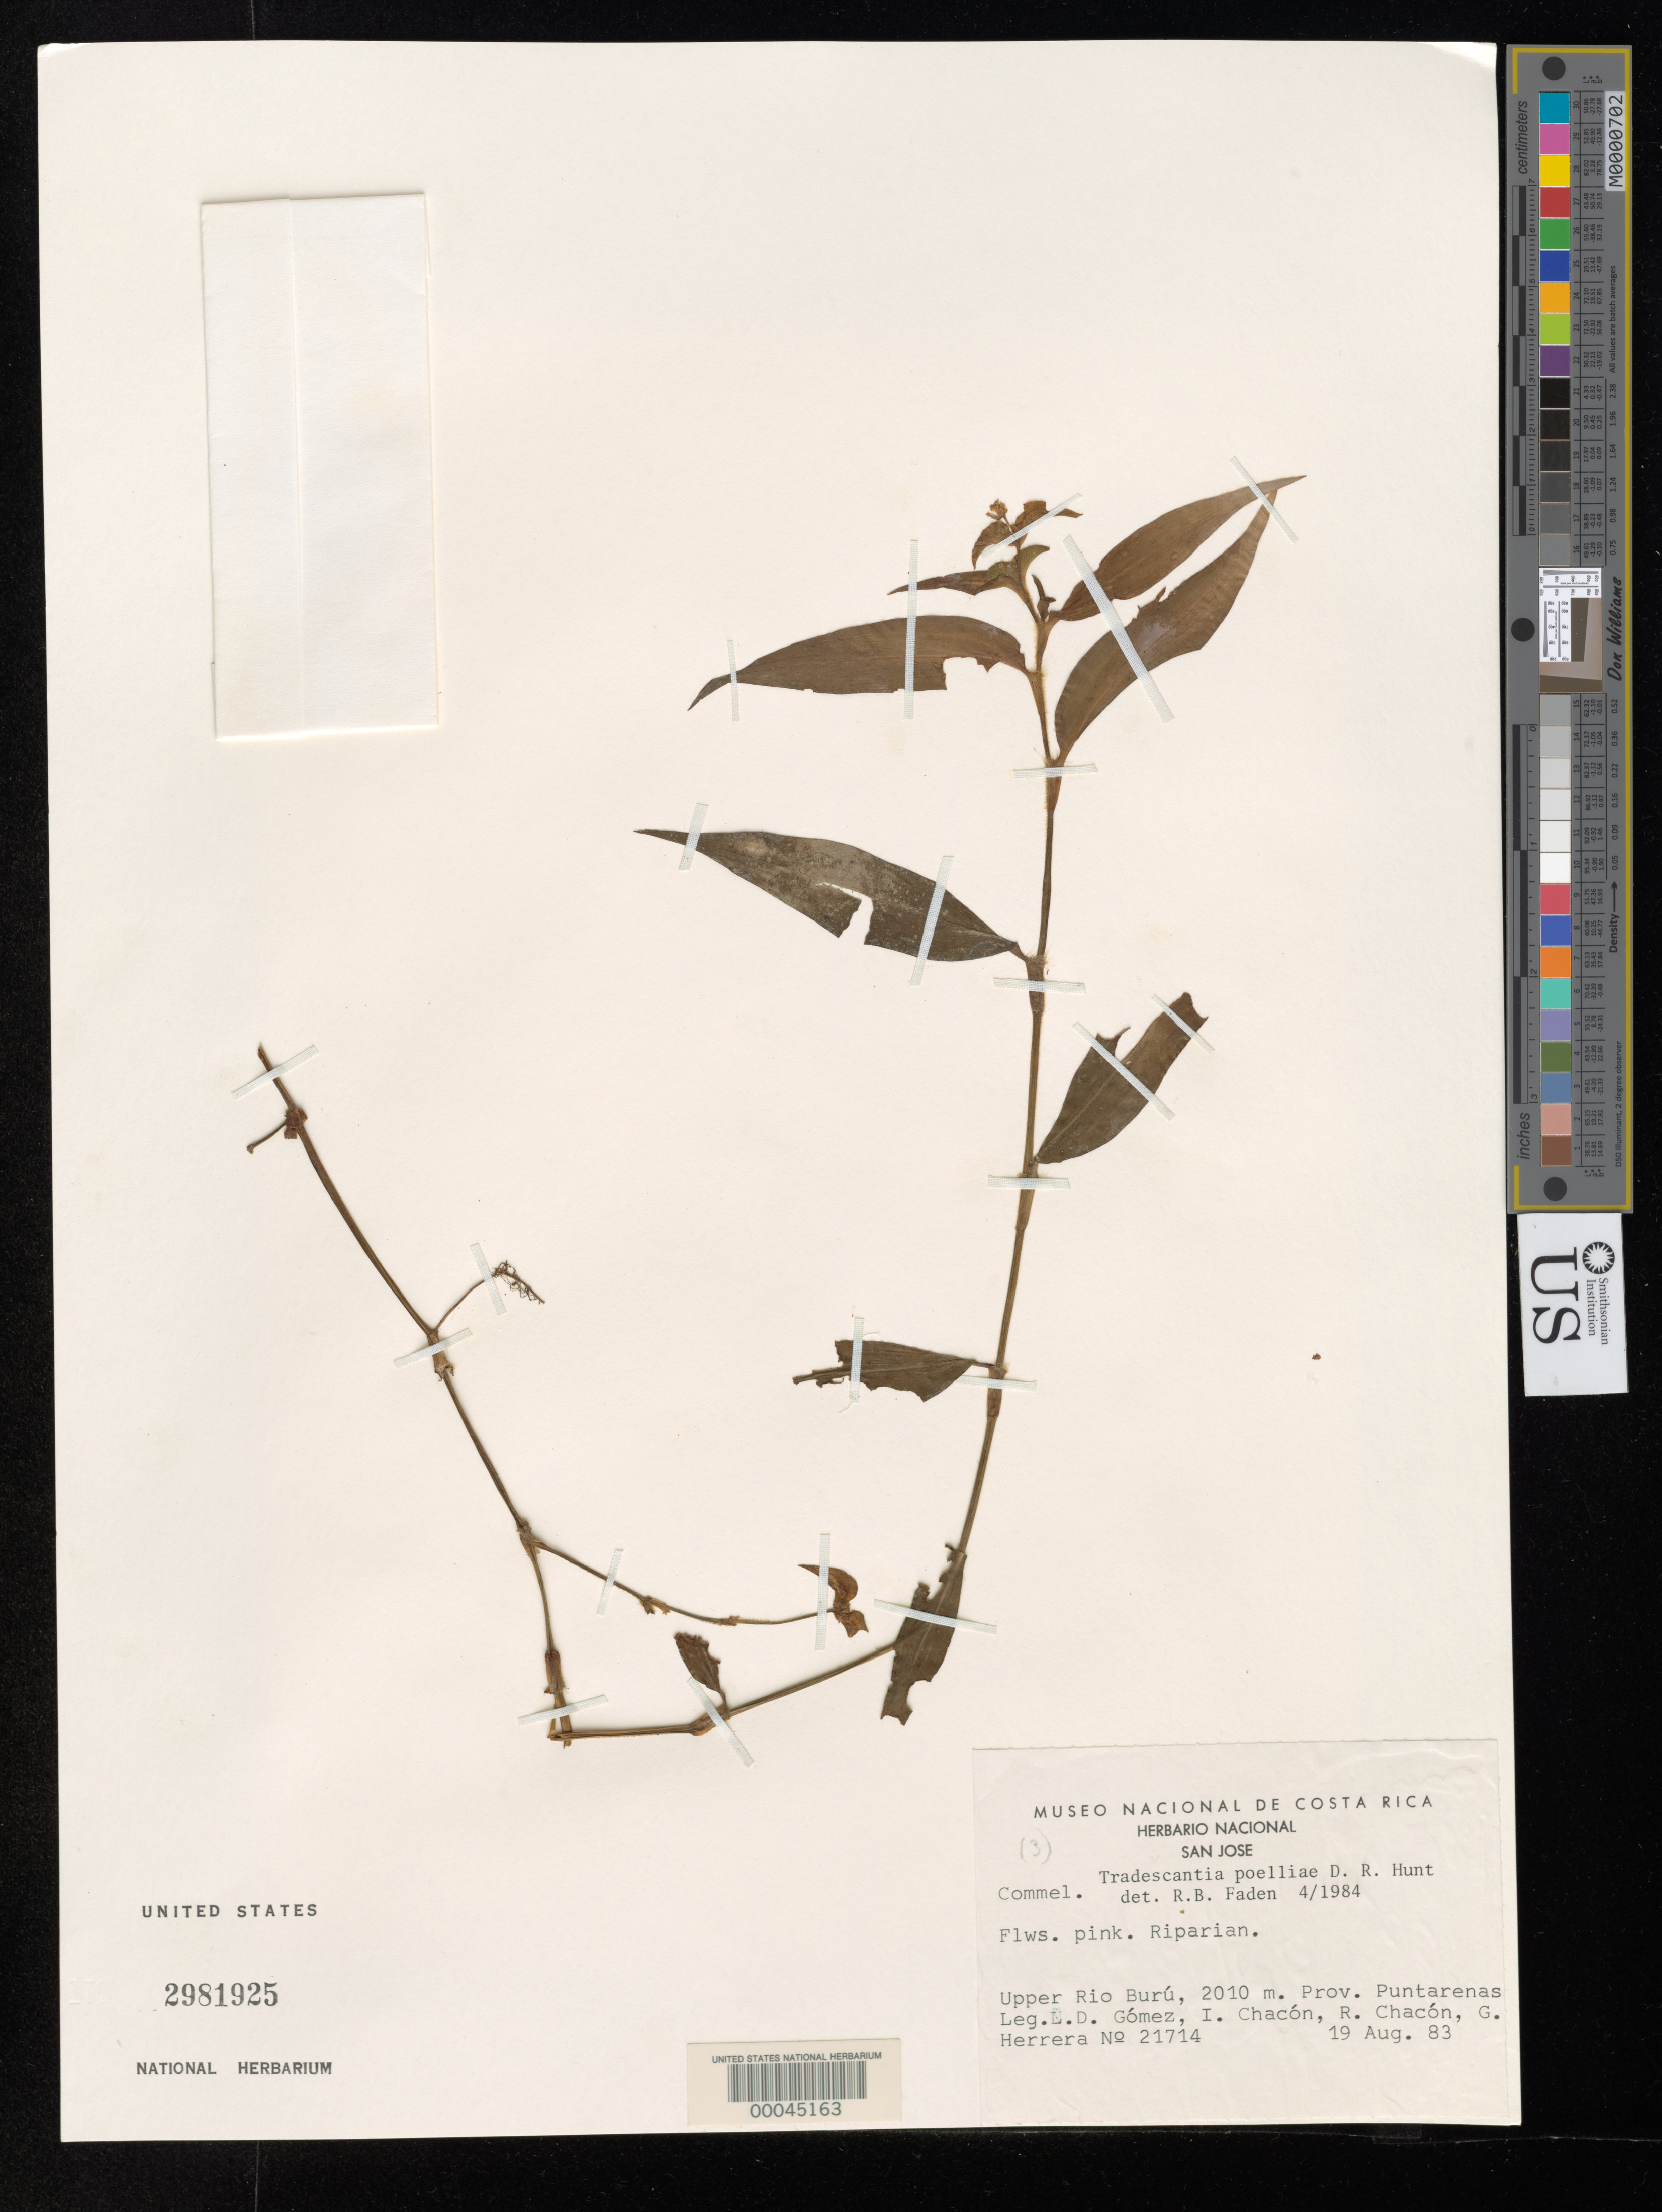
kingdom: Plantae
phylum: Tracheophyta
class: Liliopsida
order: Commelinales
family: Commelinaceae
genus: Tradescantia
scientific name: Tradescantia poelliae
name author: D.R. Hunt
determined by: Faden, Robert B., (US), Smithsonian Institution - National Museum of Natural History (UNITED STATES)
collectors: L. D. Gómez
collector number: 21714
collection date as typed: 19 Aug 1983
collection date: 1983-08-19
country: Costa Rica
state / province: Puntarenas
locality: Upper rio buru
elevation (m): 2010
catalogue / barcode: US 2981925